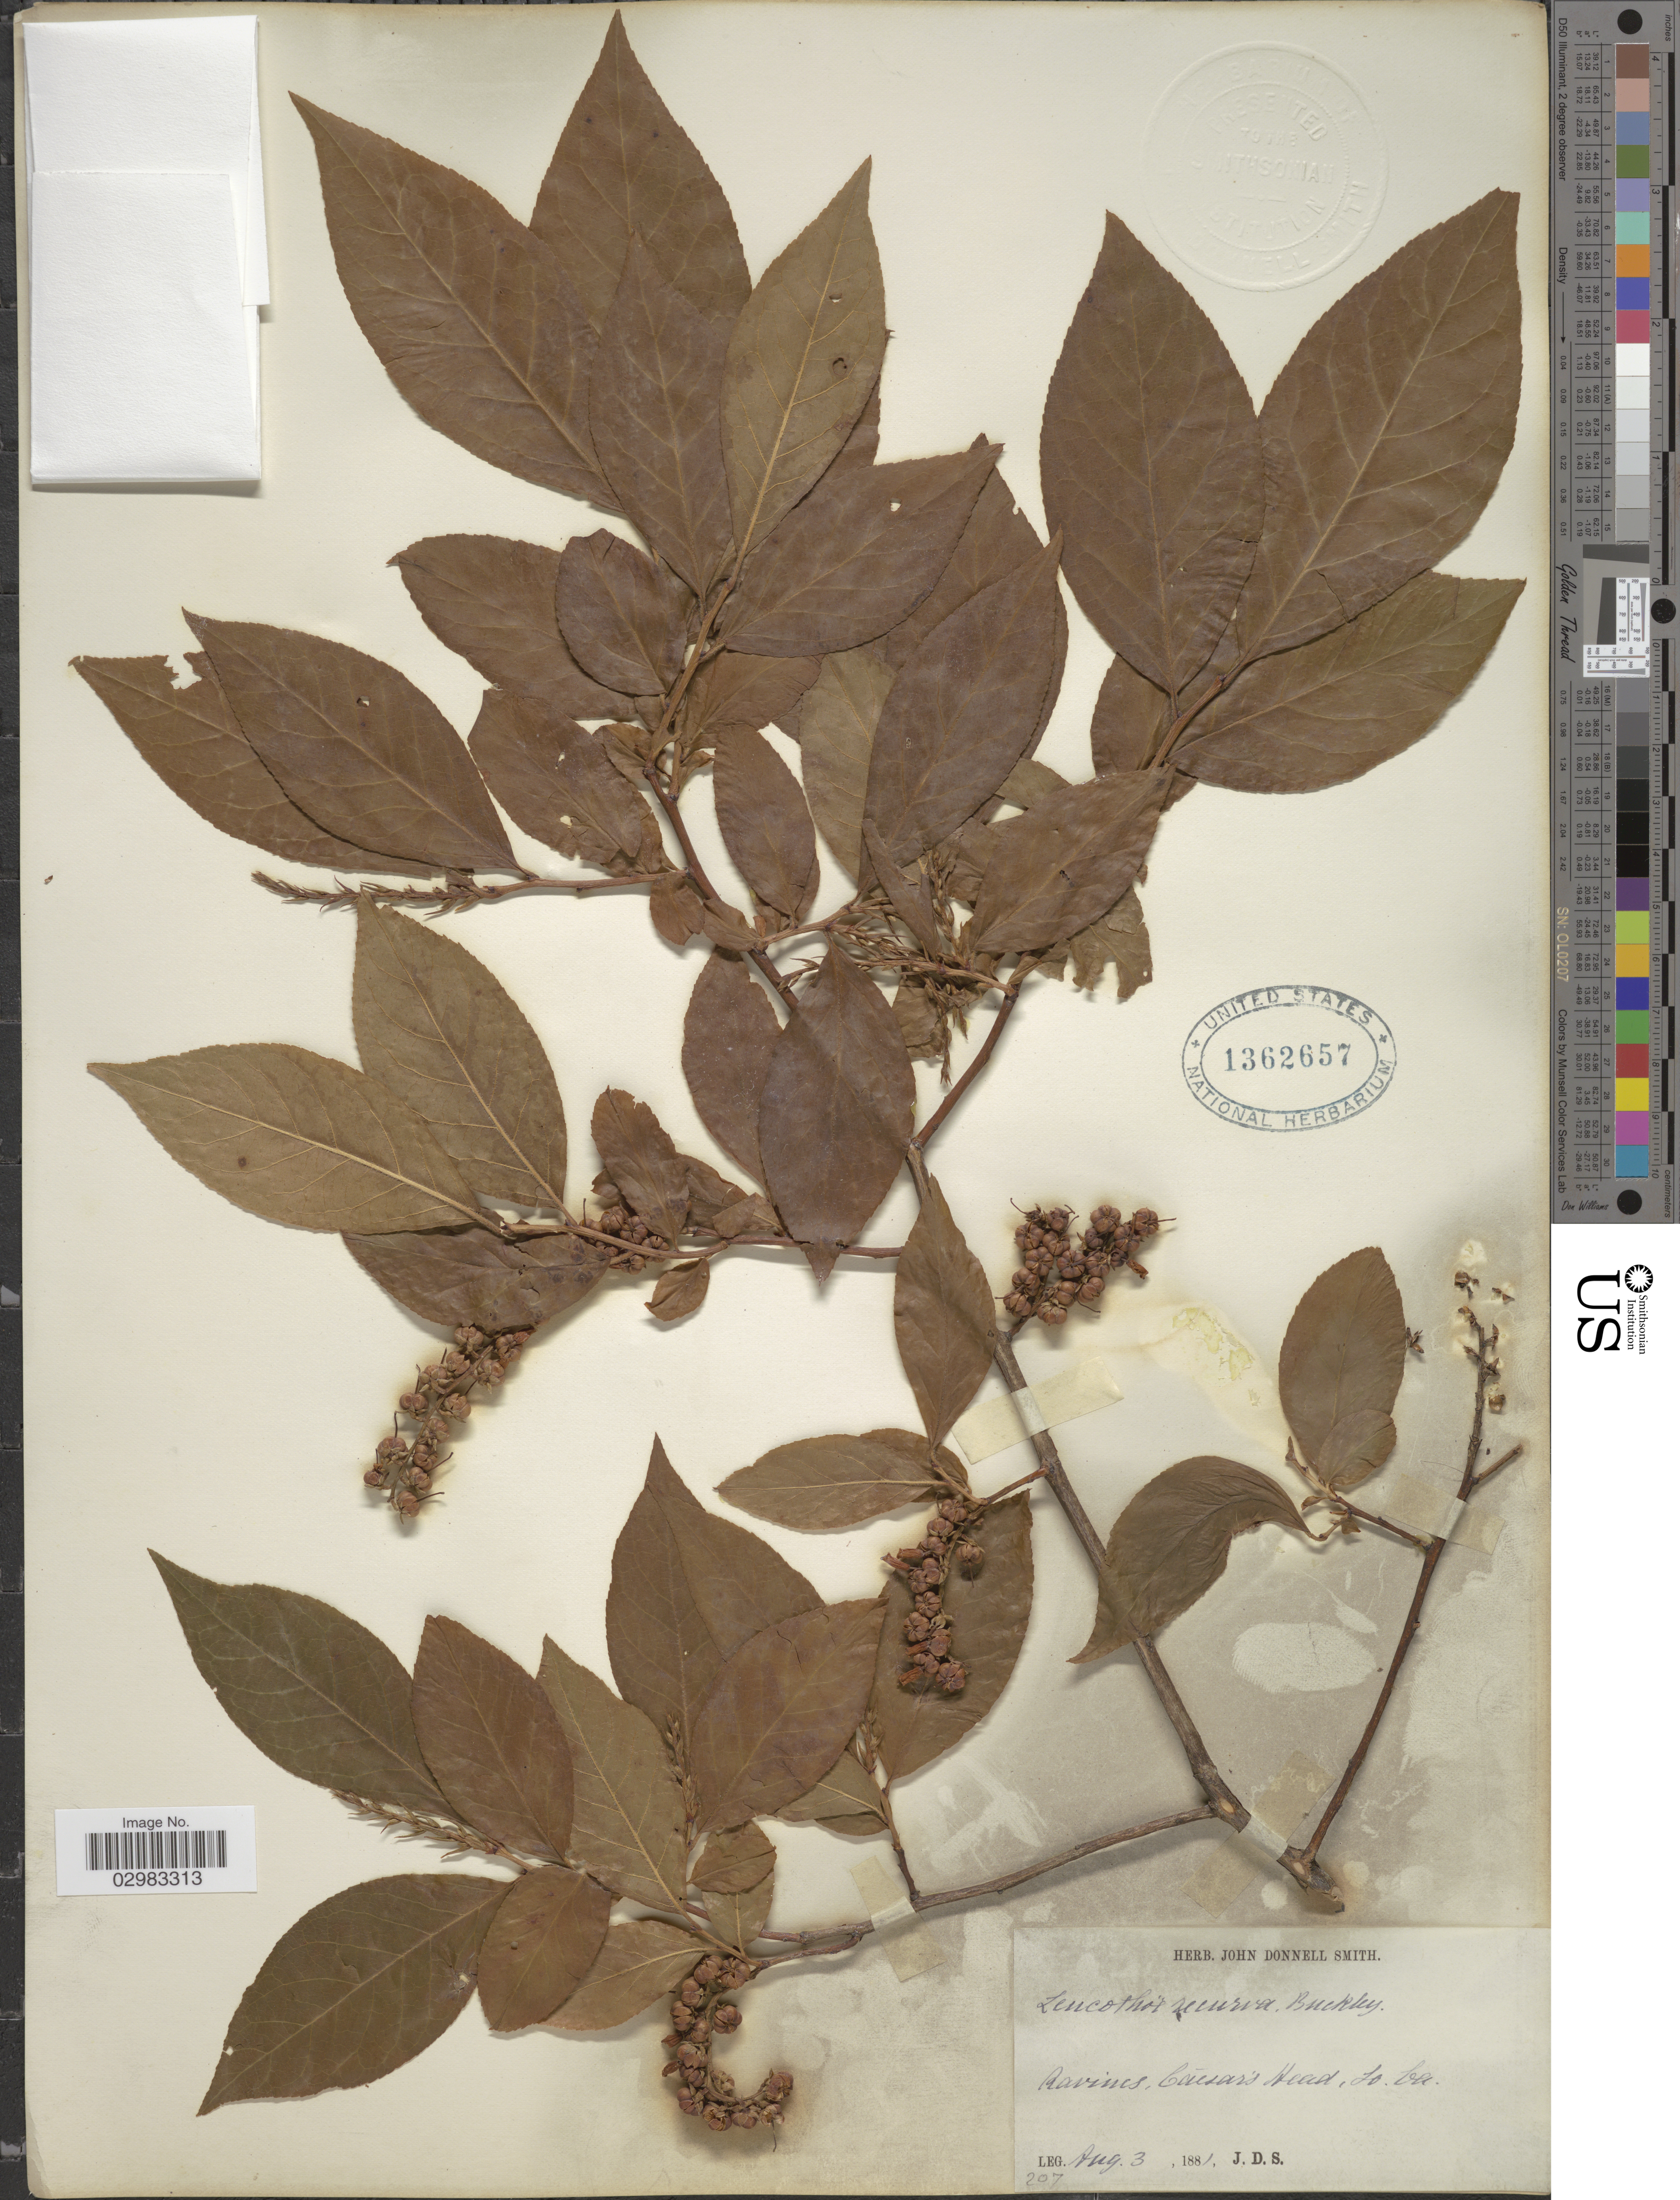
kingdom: Plantae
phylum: Tracheophyta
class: Magnoliopsida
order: Ericales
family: Ericaceae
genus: Leucothoe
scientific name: Leucothoë racemosa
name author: (L.) A. Gray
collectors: J. Donnell Smith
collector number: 207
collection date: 1881-08-03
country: United States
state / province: South Carolina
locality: Ravines, Caesar's Head.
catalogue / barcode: US 1362657